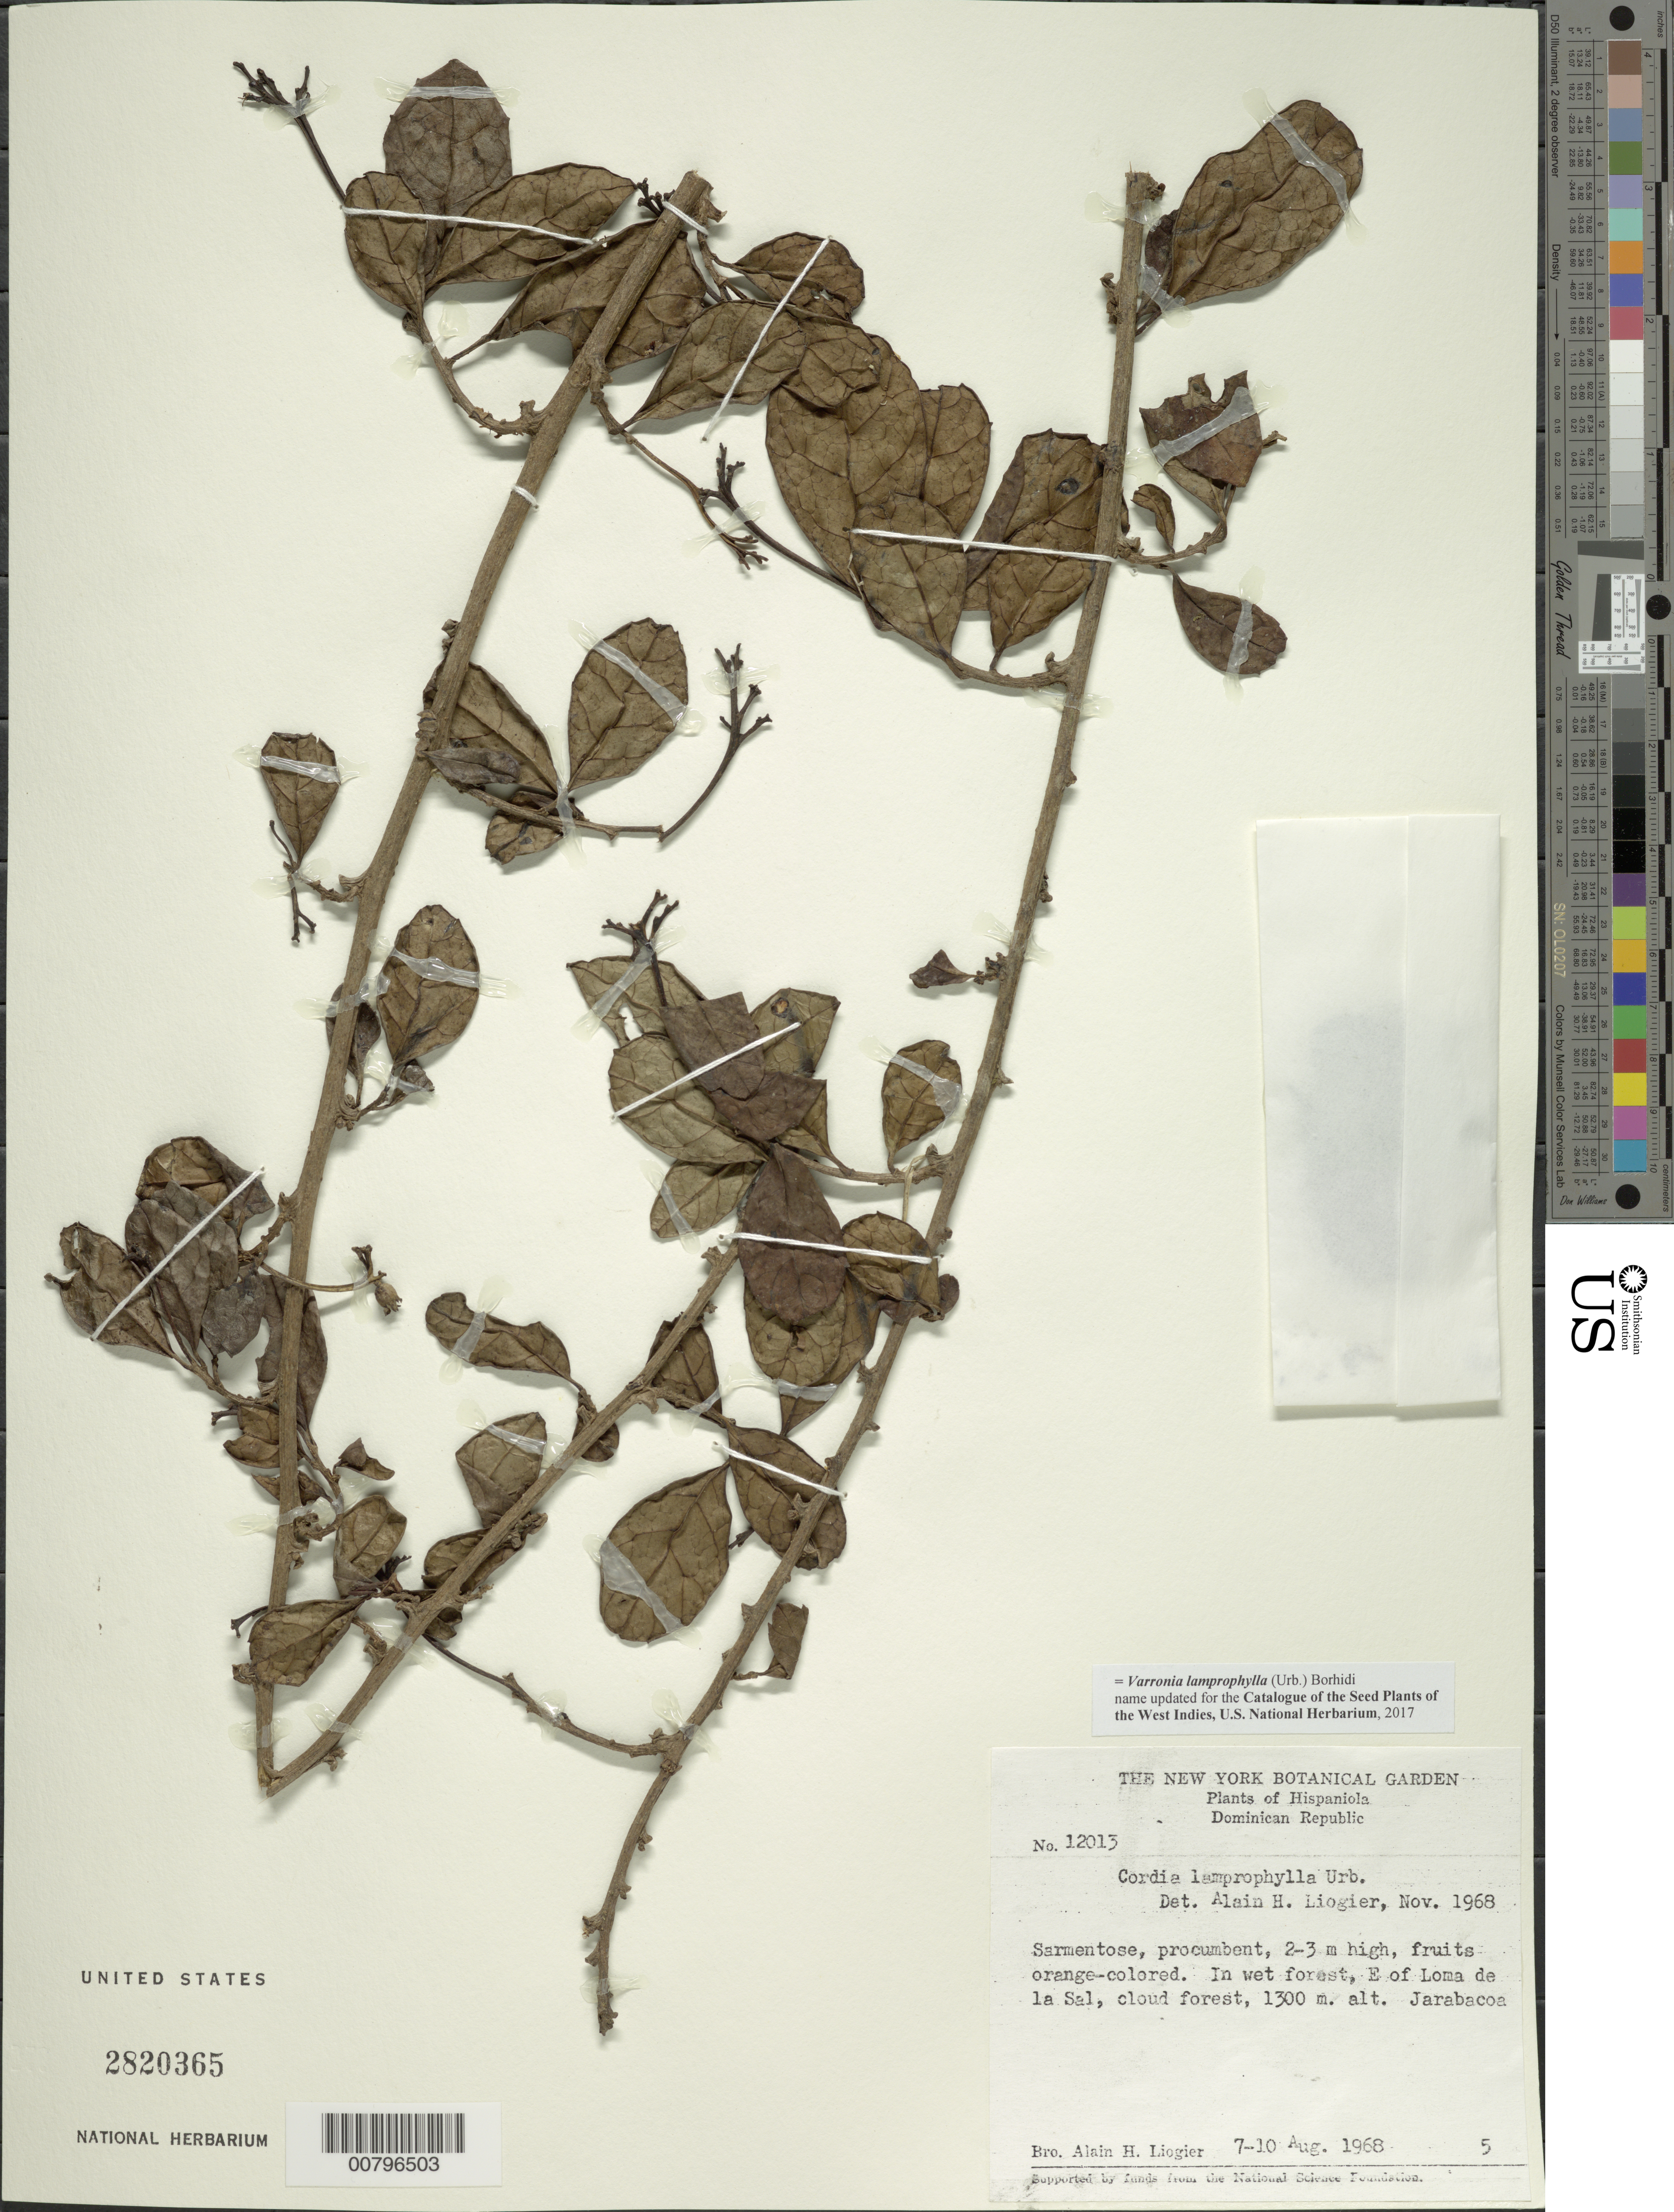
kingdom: Plantae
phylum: Tracheophyta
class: Magnoliopsida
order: Boraginales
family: Cordiaceae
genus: Varronia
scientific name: Varronia lamprophylla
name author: (Urb.) Borhidi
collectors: A. H. Liogier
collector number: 12013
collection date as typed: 07 Aug 1968 to 01 Aug 1968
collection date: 1968-08-01/1968-08-07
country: Dominican Republic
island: Hispaniola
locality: Jarabocoa, E of Loma de la Sal.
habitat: In wet forest.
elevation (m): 1300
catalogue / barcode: US 2820365